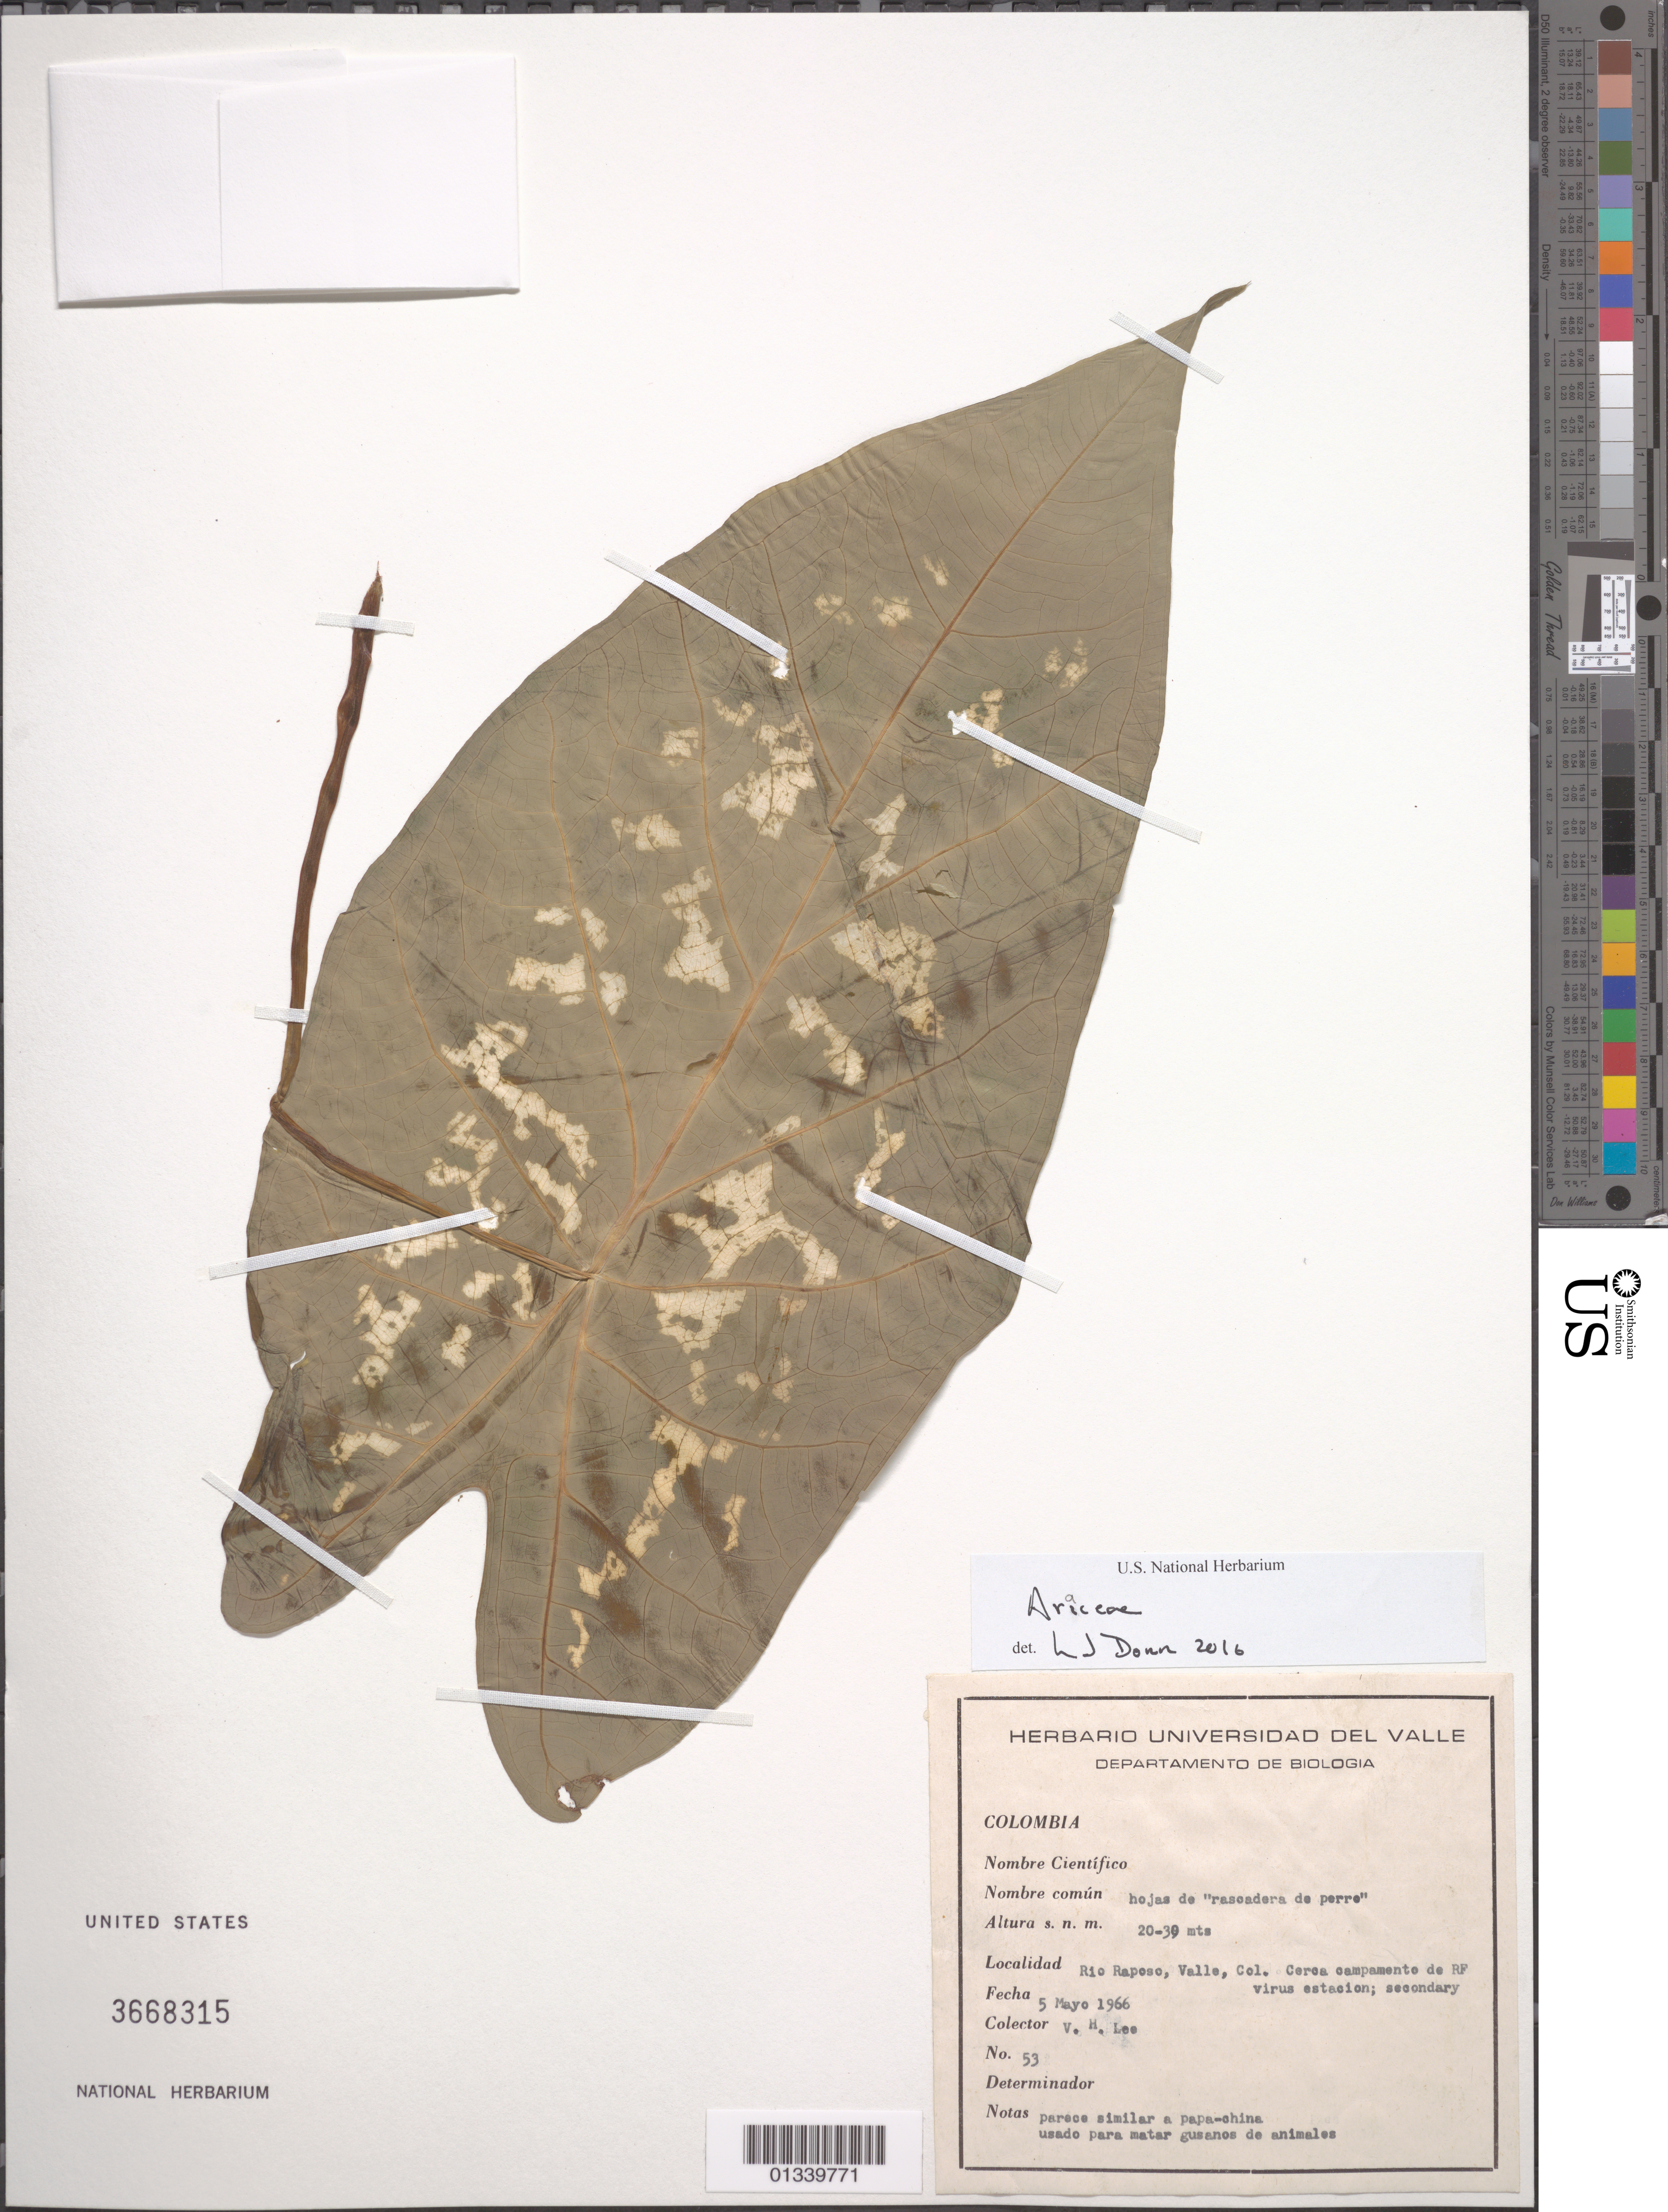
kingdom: Plantae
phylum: Tracheophyta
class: Liliopsida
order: Alismatales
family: Araceae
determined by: Dorr, L. J., (BOT), Smithsonian Institution - National Museum of Natural History (UNITED STATES)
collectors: V. H. Lee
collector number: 53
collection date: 1966-05-05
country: Colombia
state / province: Valle del Cauca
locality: Rio Raposo, cerca campamento virus estacion; secondary.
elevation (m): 30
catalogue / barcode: US 3668315